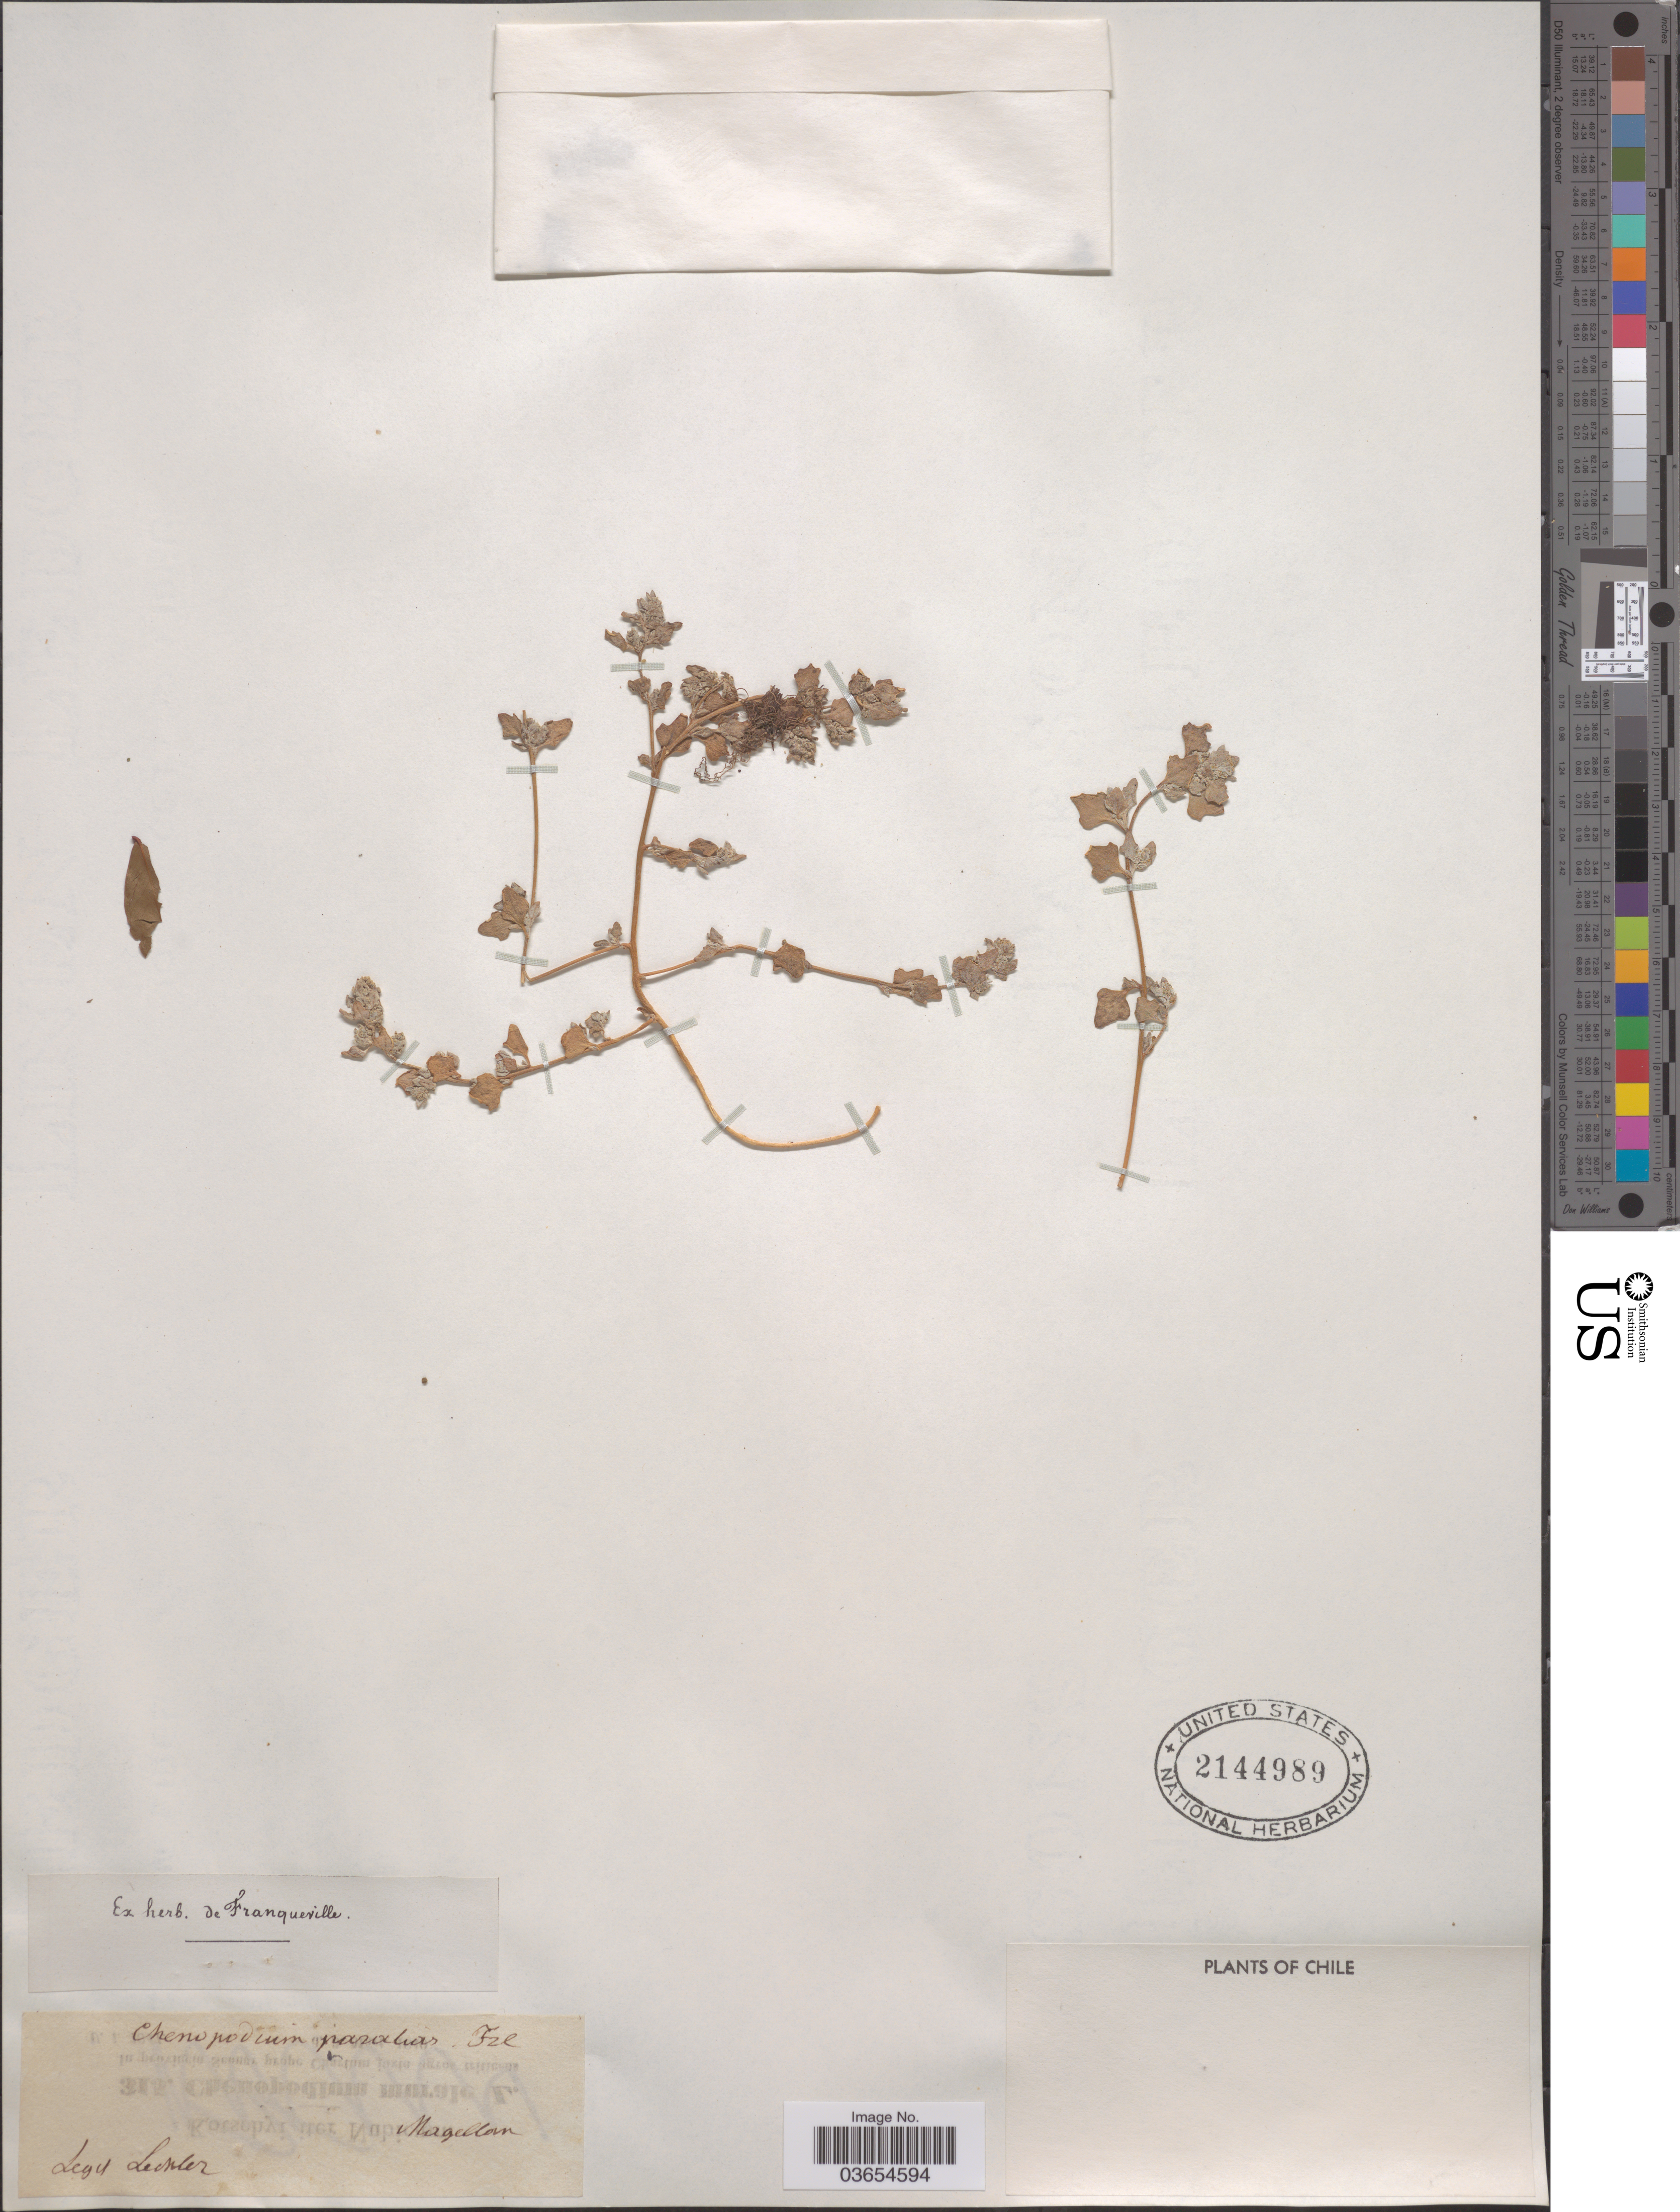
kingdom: Plantae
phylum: Tracheophyta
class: Magnoliopsida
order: Caryophyllales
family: Amaranthaceae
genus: Chenopodium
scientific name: Chenopodium paralias Fenzl sp. nov. ined.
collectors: -. Lechler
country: Chile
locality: Magellan.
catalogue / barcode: US 2144989